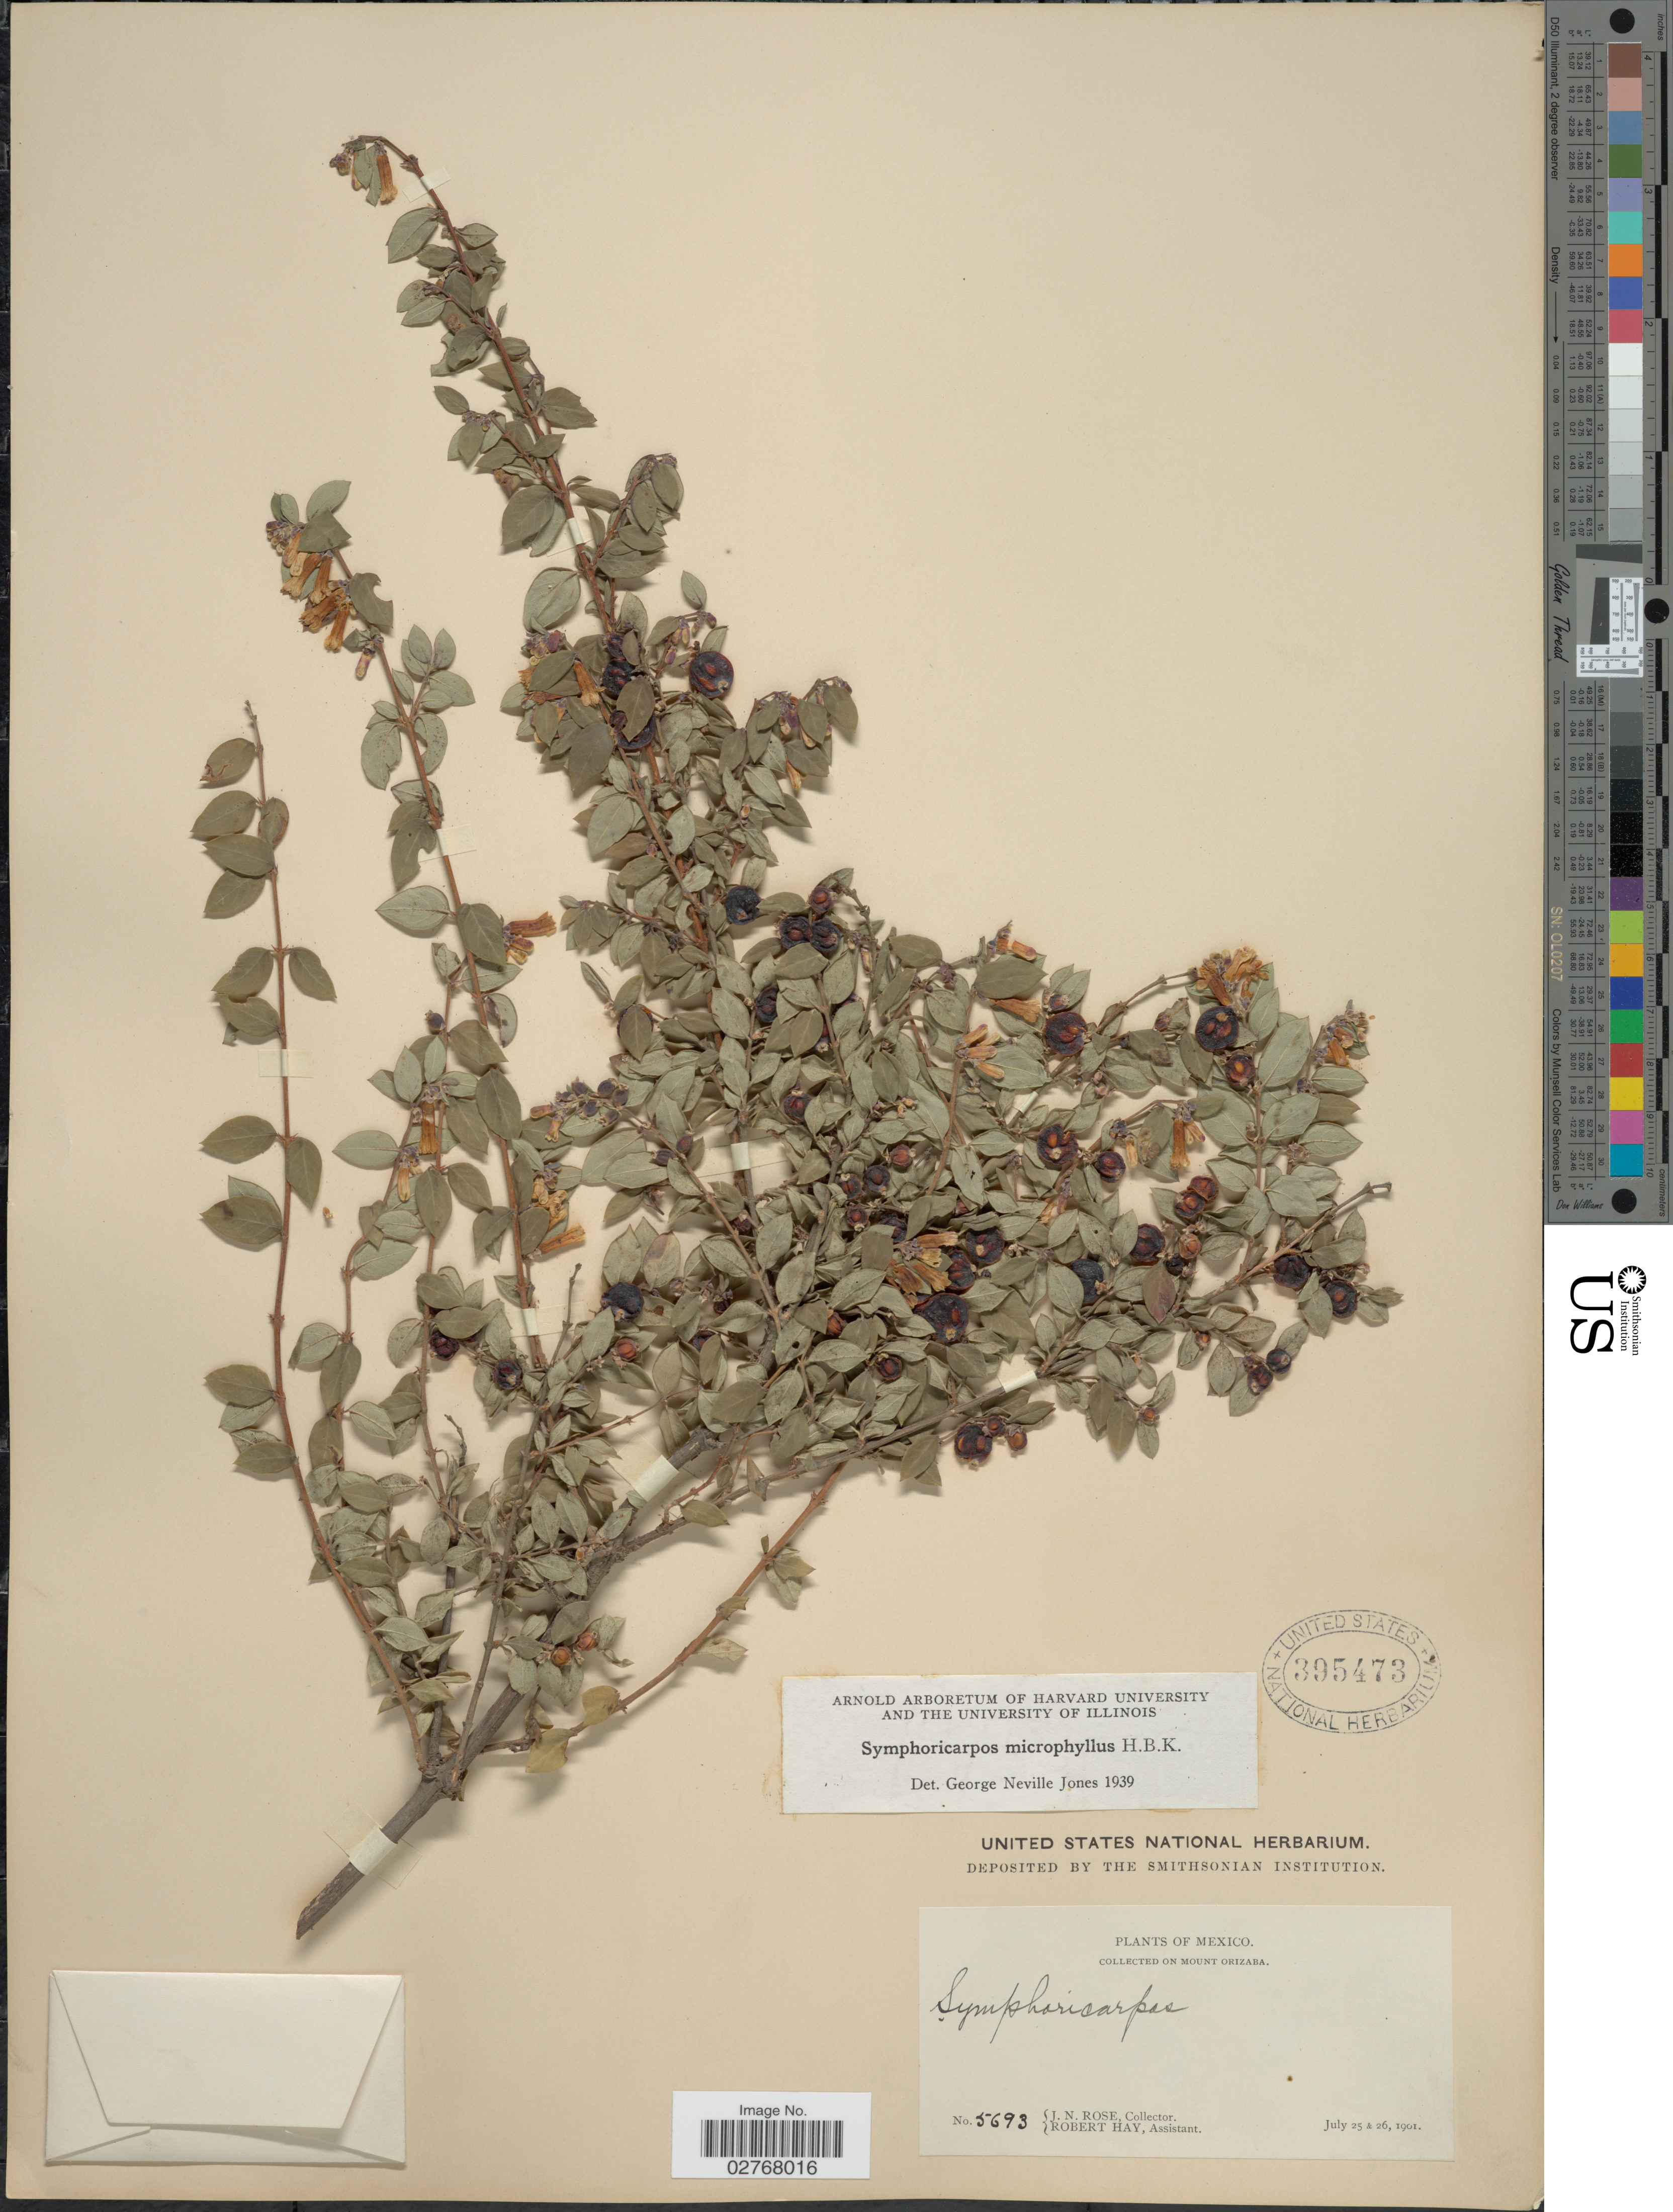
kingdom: Plantae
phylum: Tracheophyta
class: Magnoliopsida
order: Dipsacales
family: Caprifoliaceae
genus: Symphoricarpos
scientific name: Symphoricarpos microphyllus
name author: Kunth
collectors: J. N. Rose & R. H. Hay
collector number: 5693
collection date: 1901-07-25/1901-07-26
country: Mexico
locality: Mount Orizaba.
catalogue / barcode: US 395473